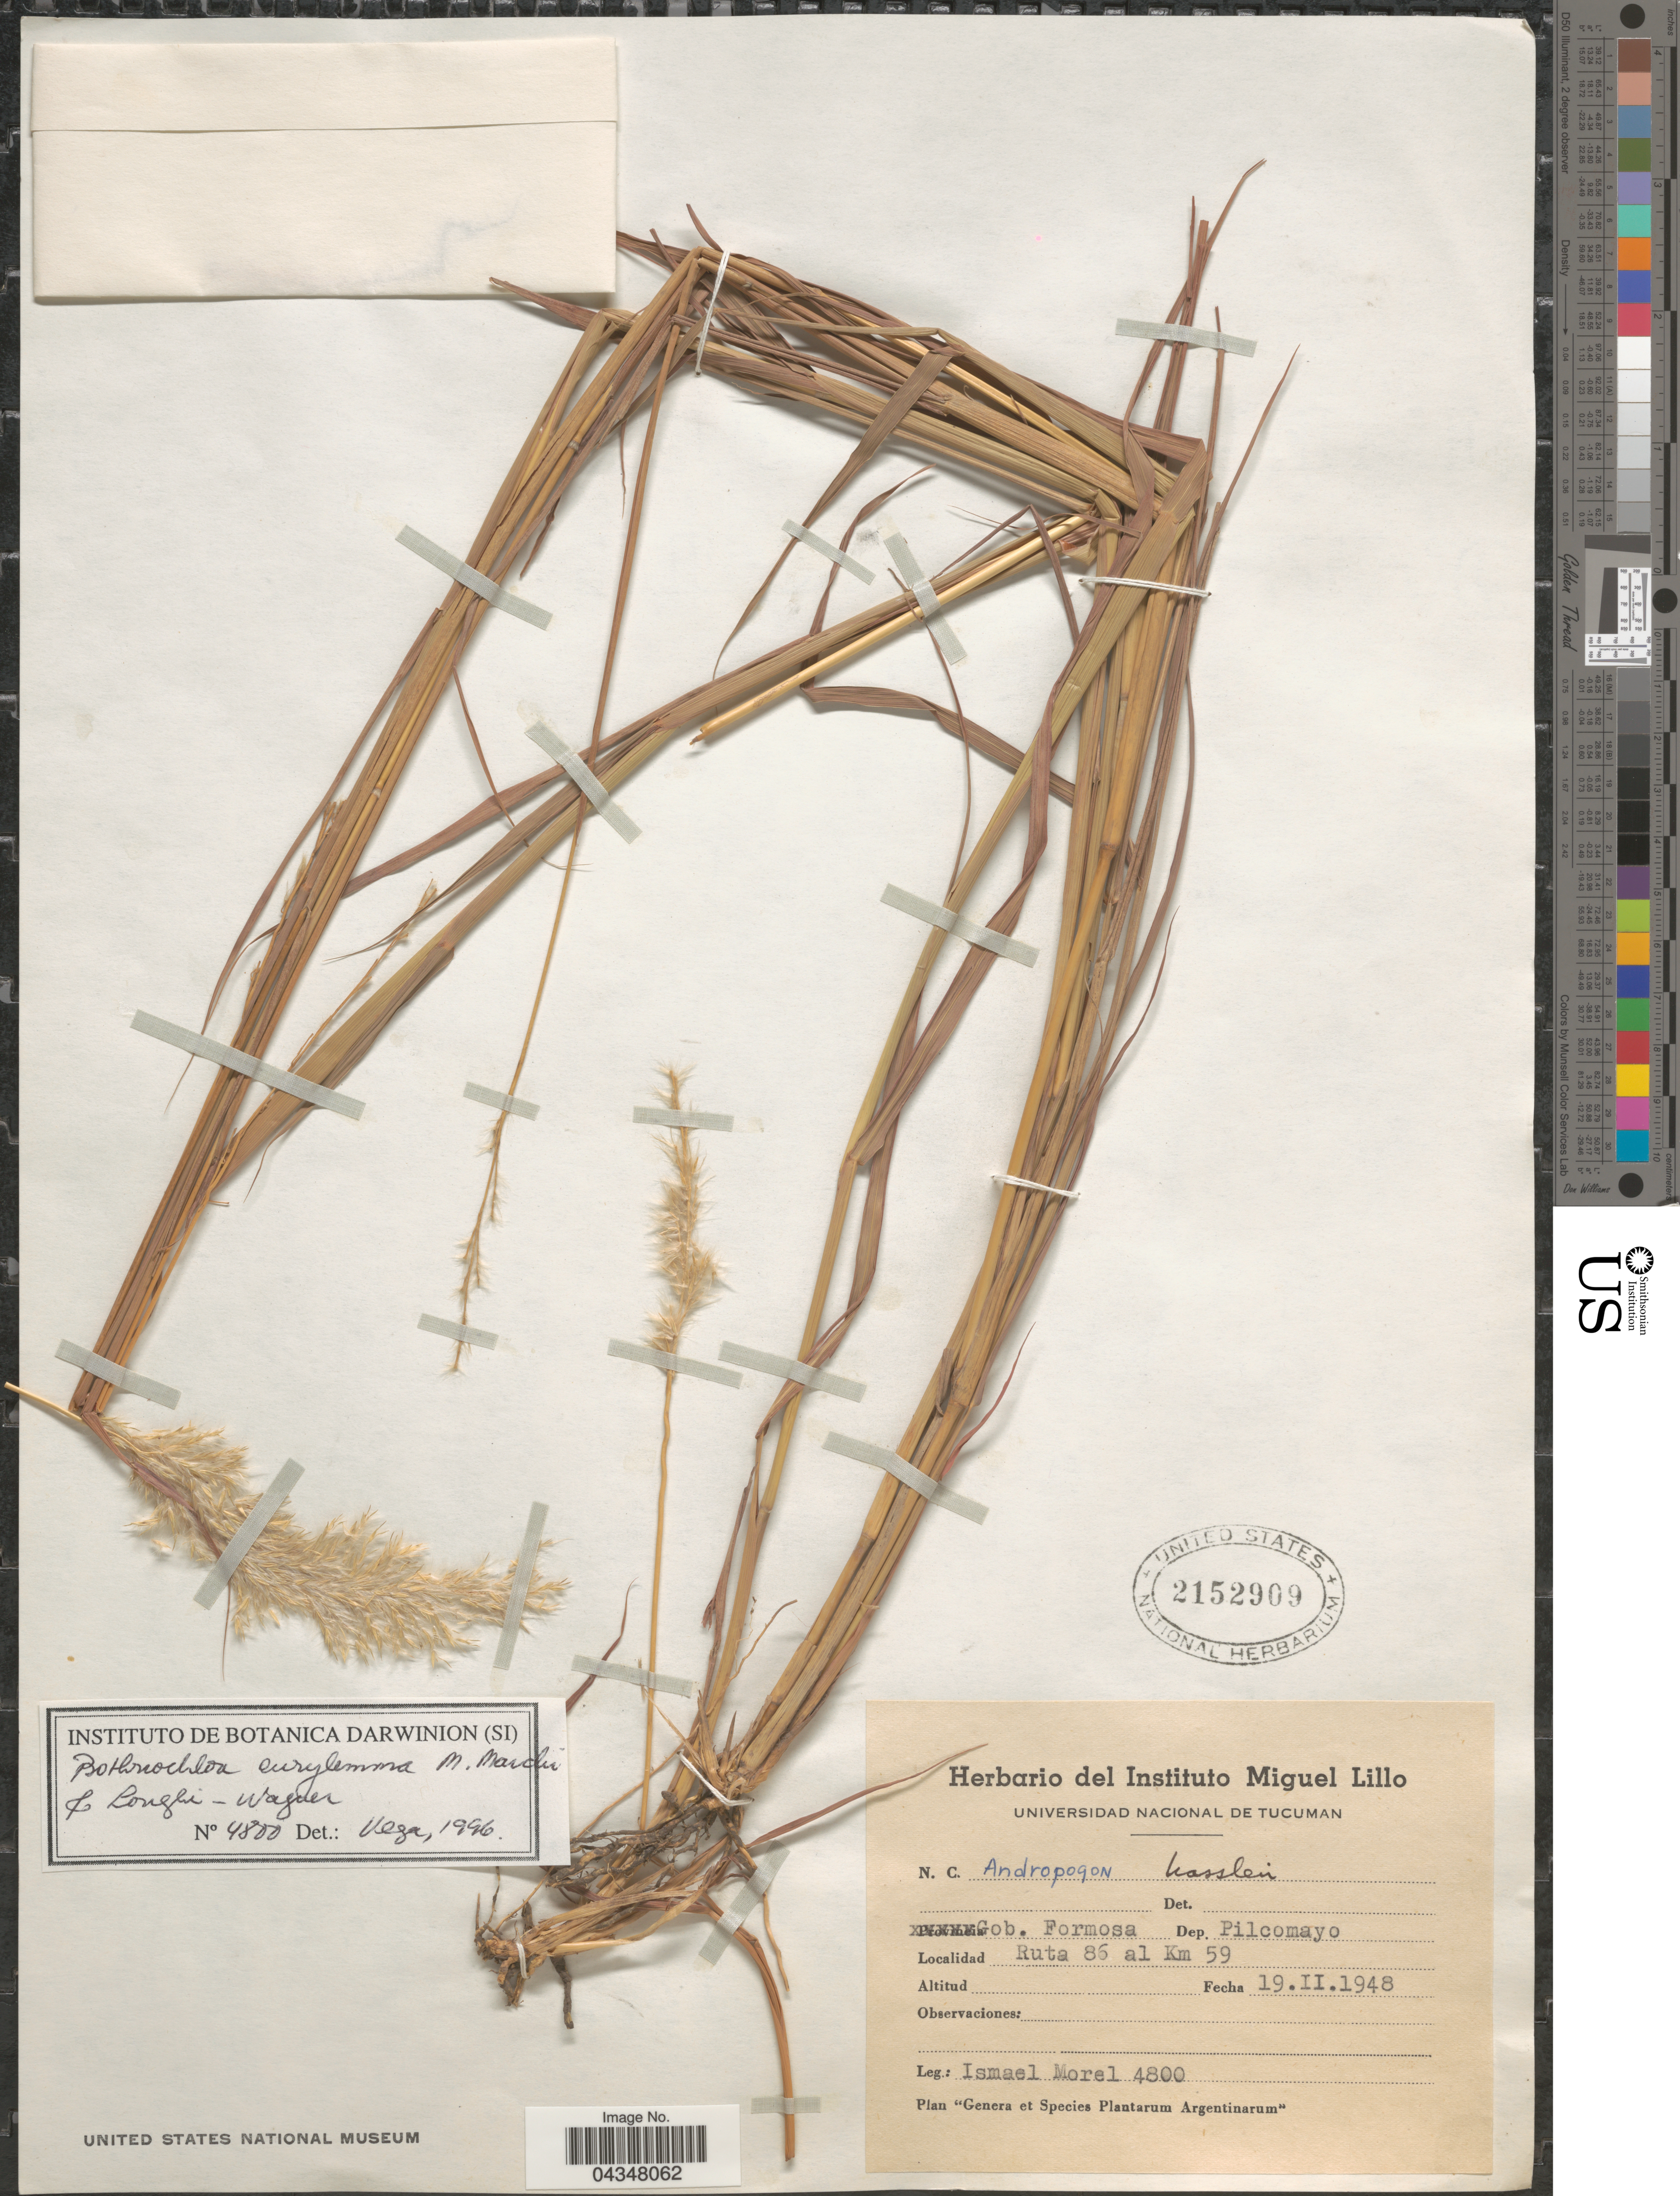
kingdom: Plantae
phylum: Tracheophyta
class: Liliopsida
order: Poales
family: Poaceae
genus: Bothriochloa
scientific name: Bothriochloa eurylemma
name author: Marchi & Longhi-Wagner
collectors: I. Morel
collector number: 4800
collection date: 1948-02-19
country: Argentina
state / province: Formosa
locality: Gob. Formosa. Dep. Pilcomayo. Ruta 86 al Km 59.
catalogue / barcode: US 2152909